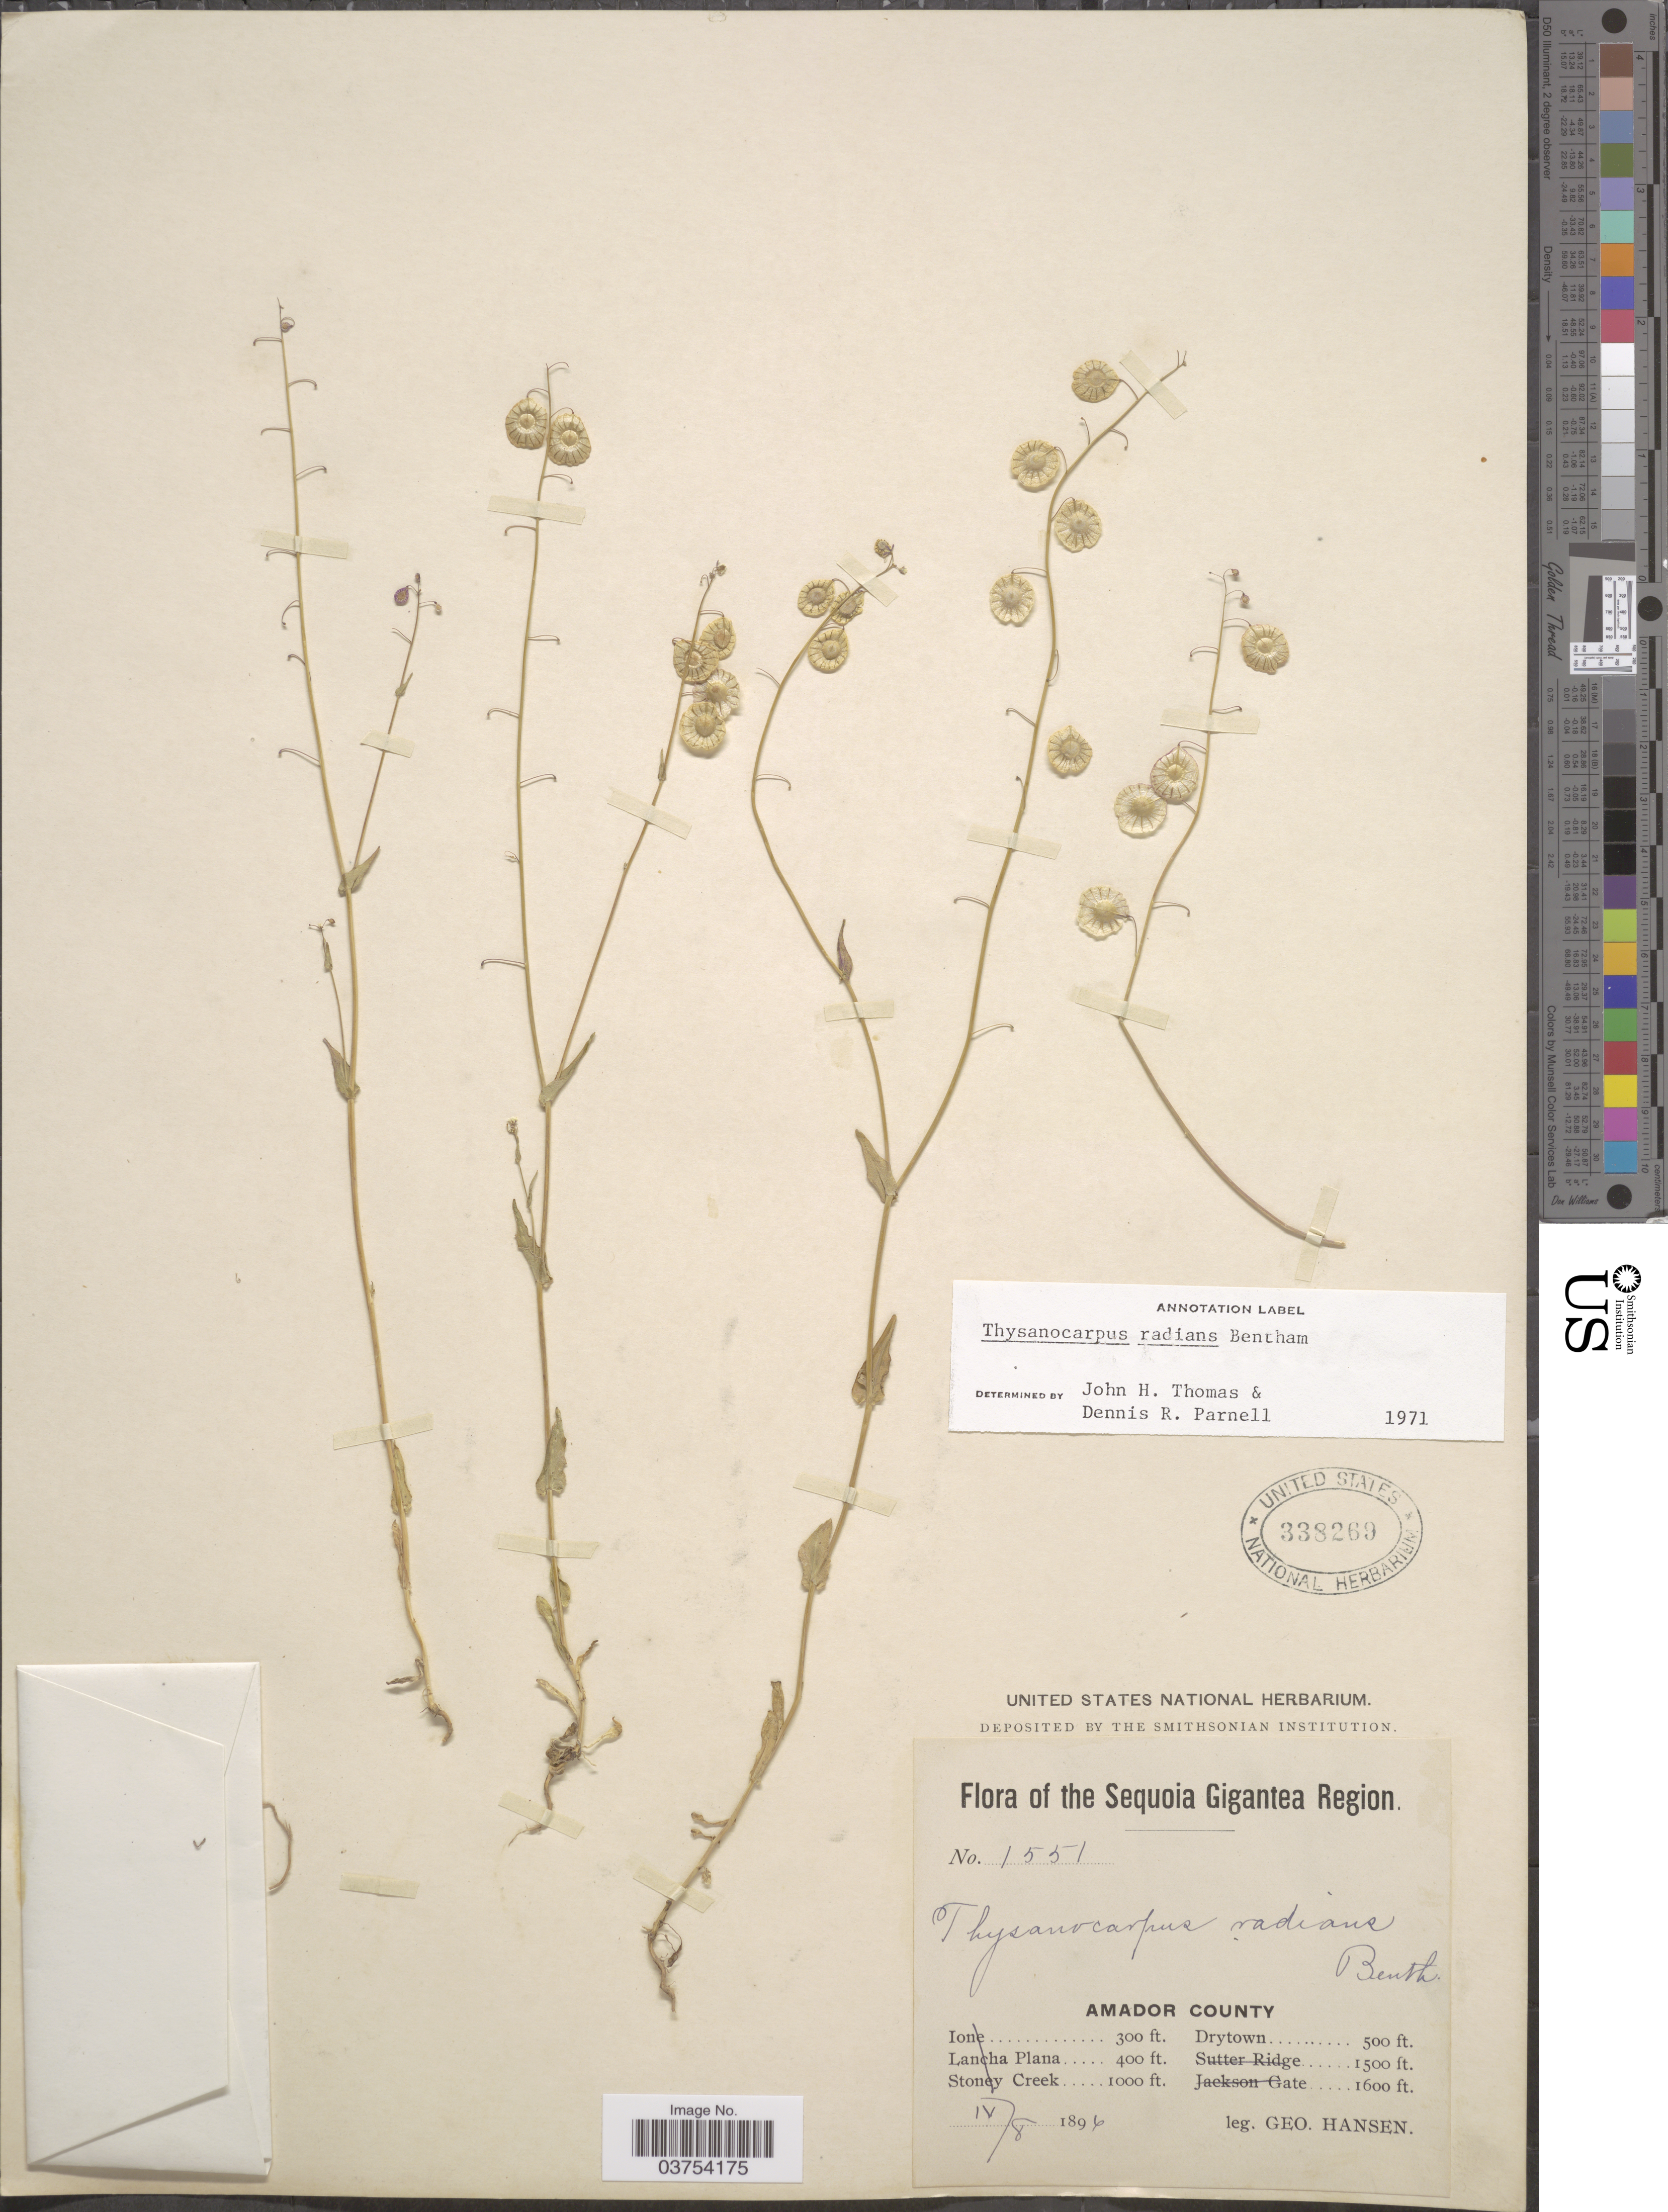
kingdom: Plantae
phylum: Tracheophyta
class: Magnoliopsida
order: Brassicales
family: Brassicaceae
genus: Thysanocarpus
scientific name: Thysanocarpus radians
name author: Benth.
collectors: G. Hansen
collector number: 1551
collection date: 1896-04-08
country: United States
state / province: California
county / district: Amador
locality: The Sequoia Gigantea Region. Amador County. Drytown.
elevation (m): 152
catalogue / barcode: US 338269